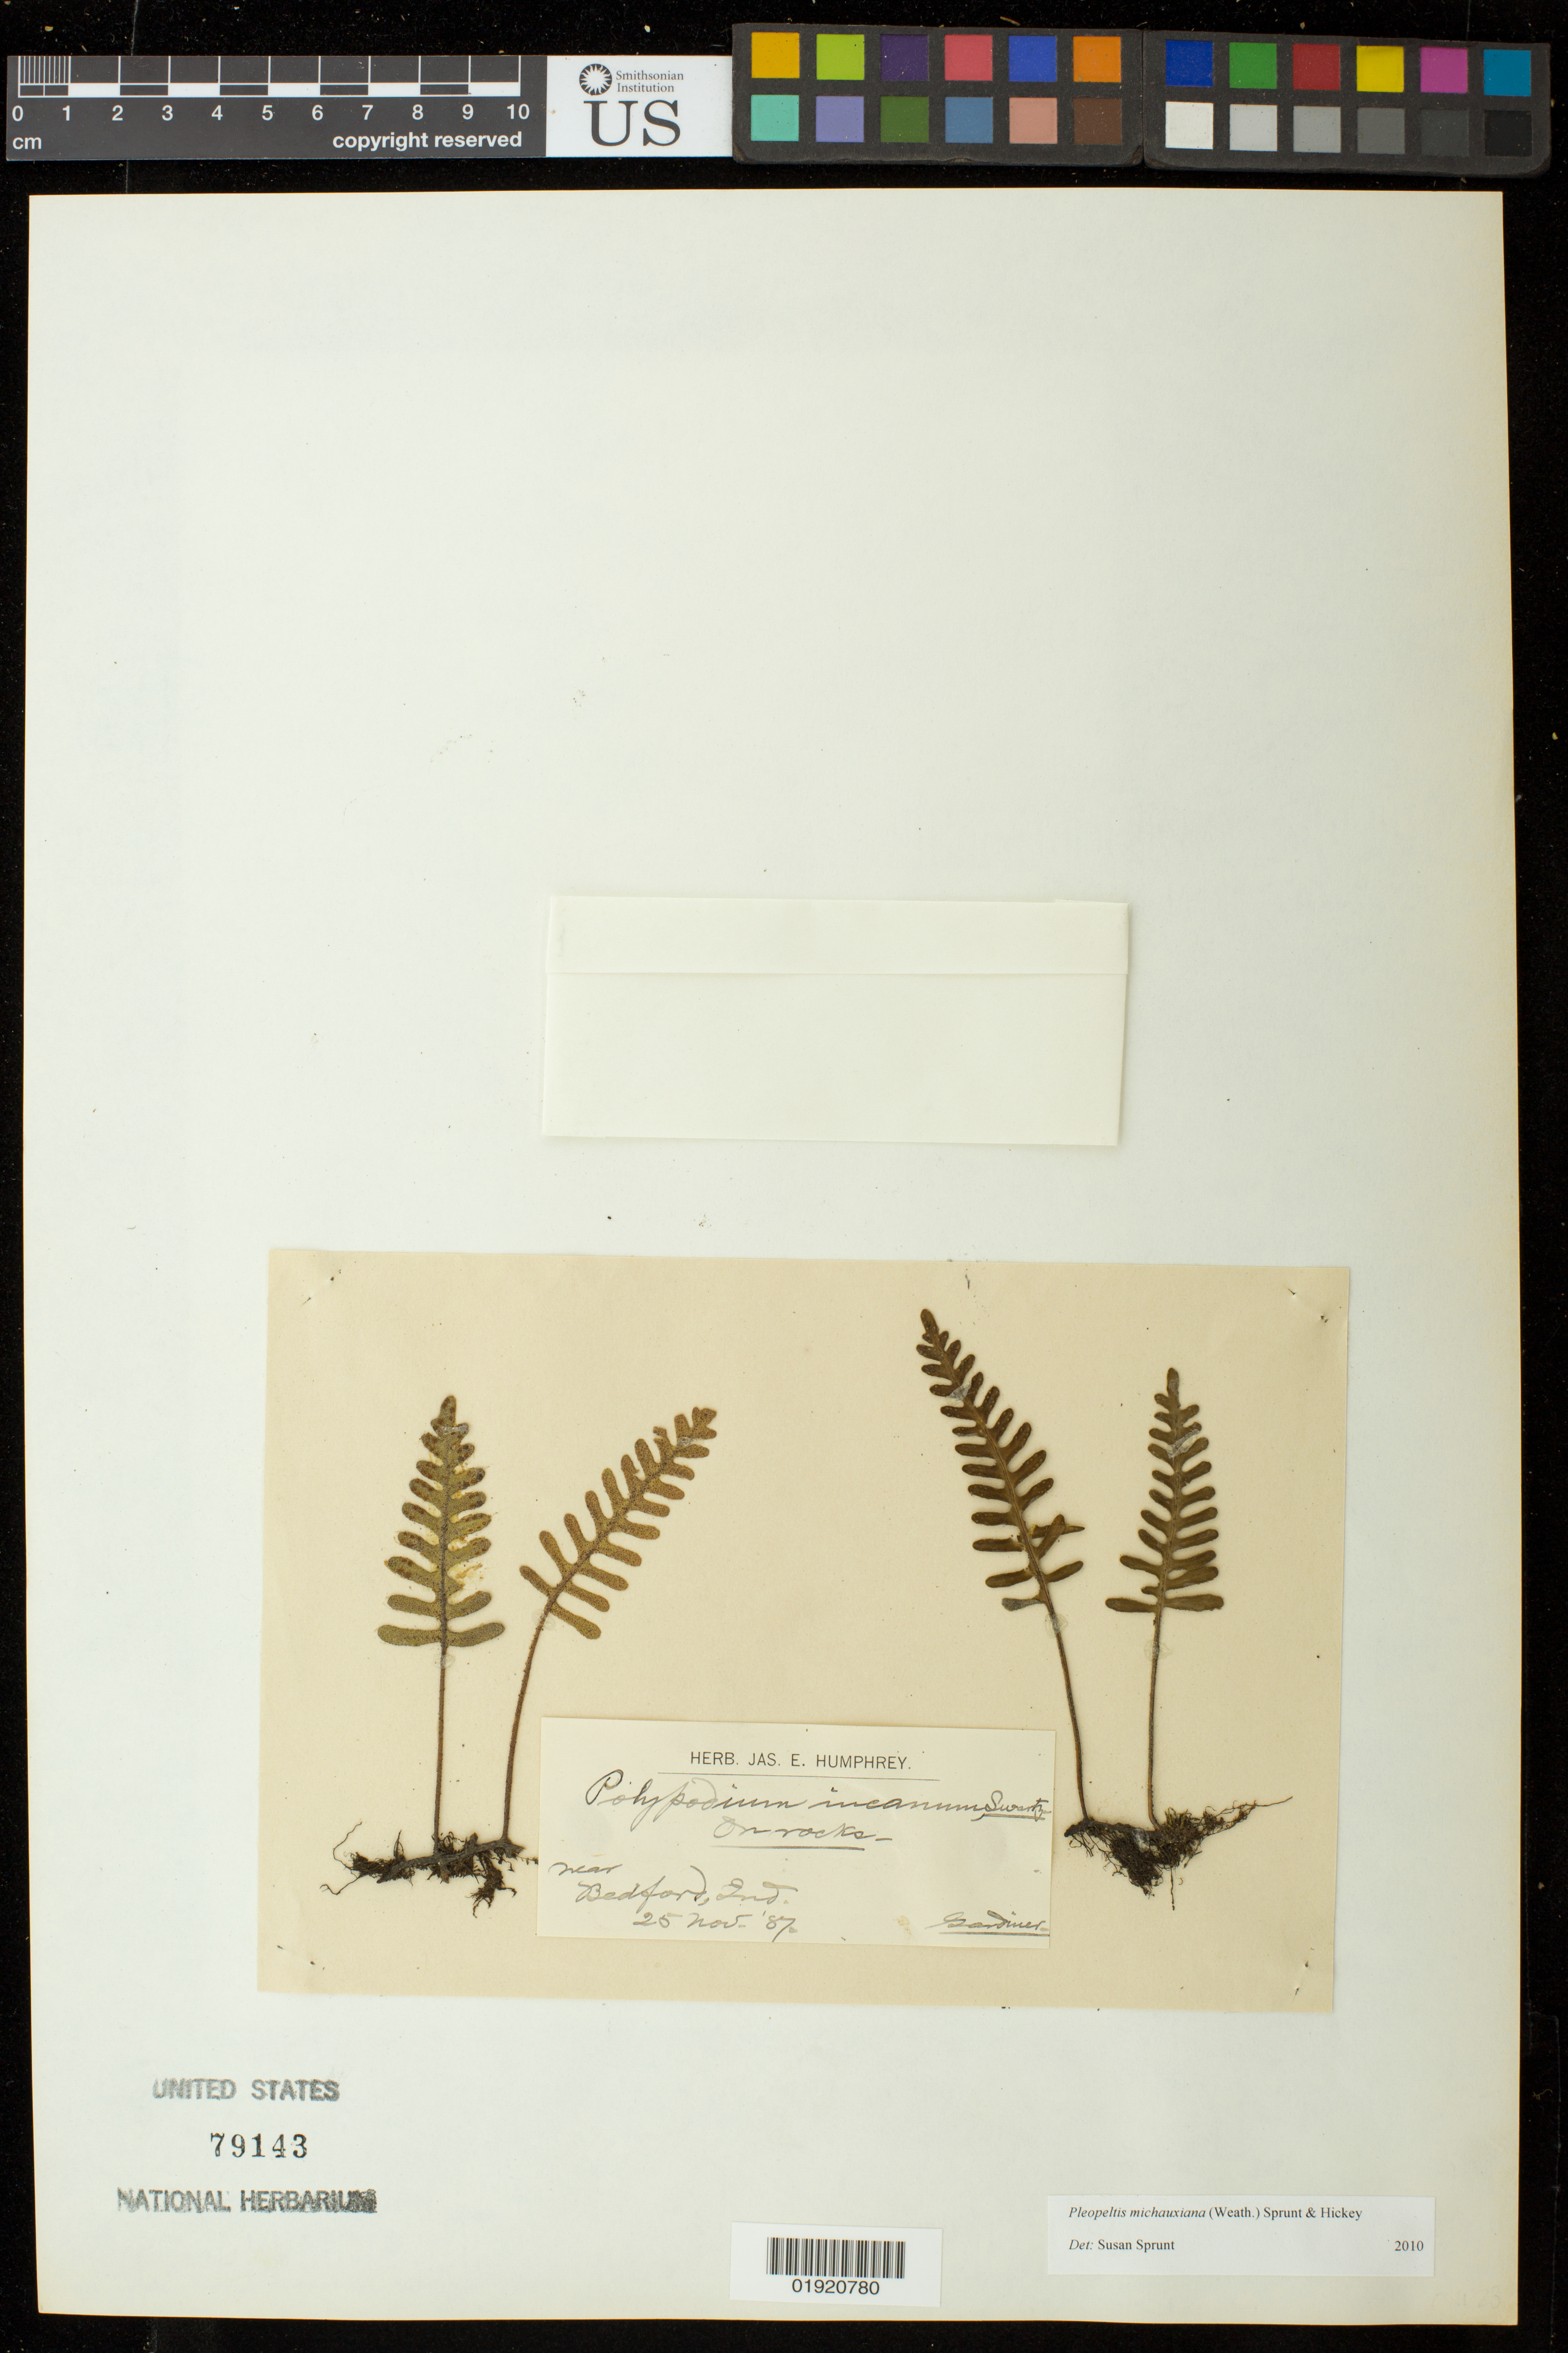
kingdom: Plantae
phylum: Tracheophyta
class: Polypodiopsida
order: Polypodiales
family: Polypodiaceae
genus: Pleopeltis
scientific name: Pleopeltis michauxiana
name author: (Weath.) Hickey & Sprunt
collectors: -. Gardiner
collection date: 1887-11-25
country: United States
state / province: Indiana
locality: Near Bedford, Indiana.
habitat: On rocks.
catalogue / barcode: US 79143